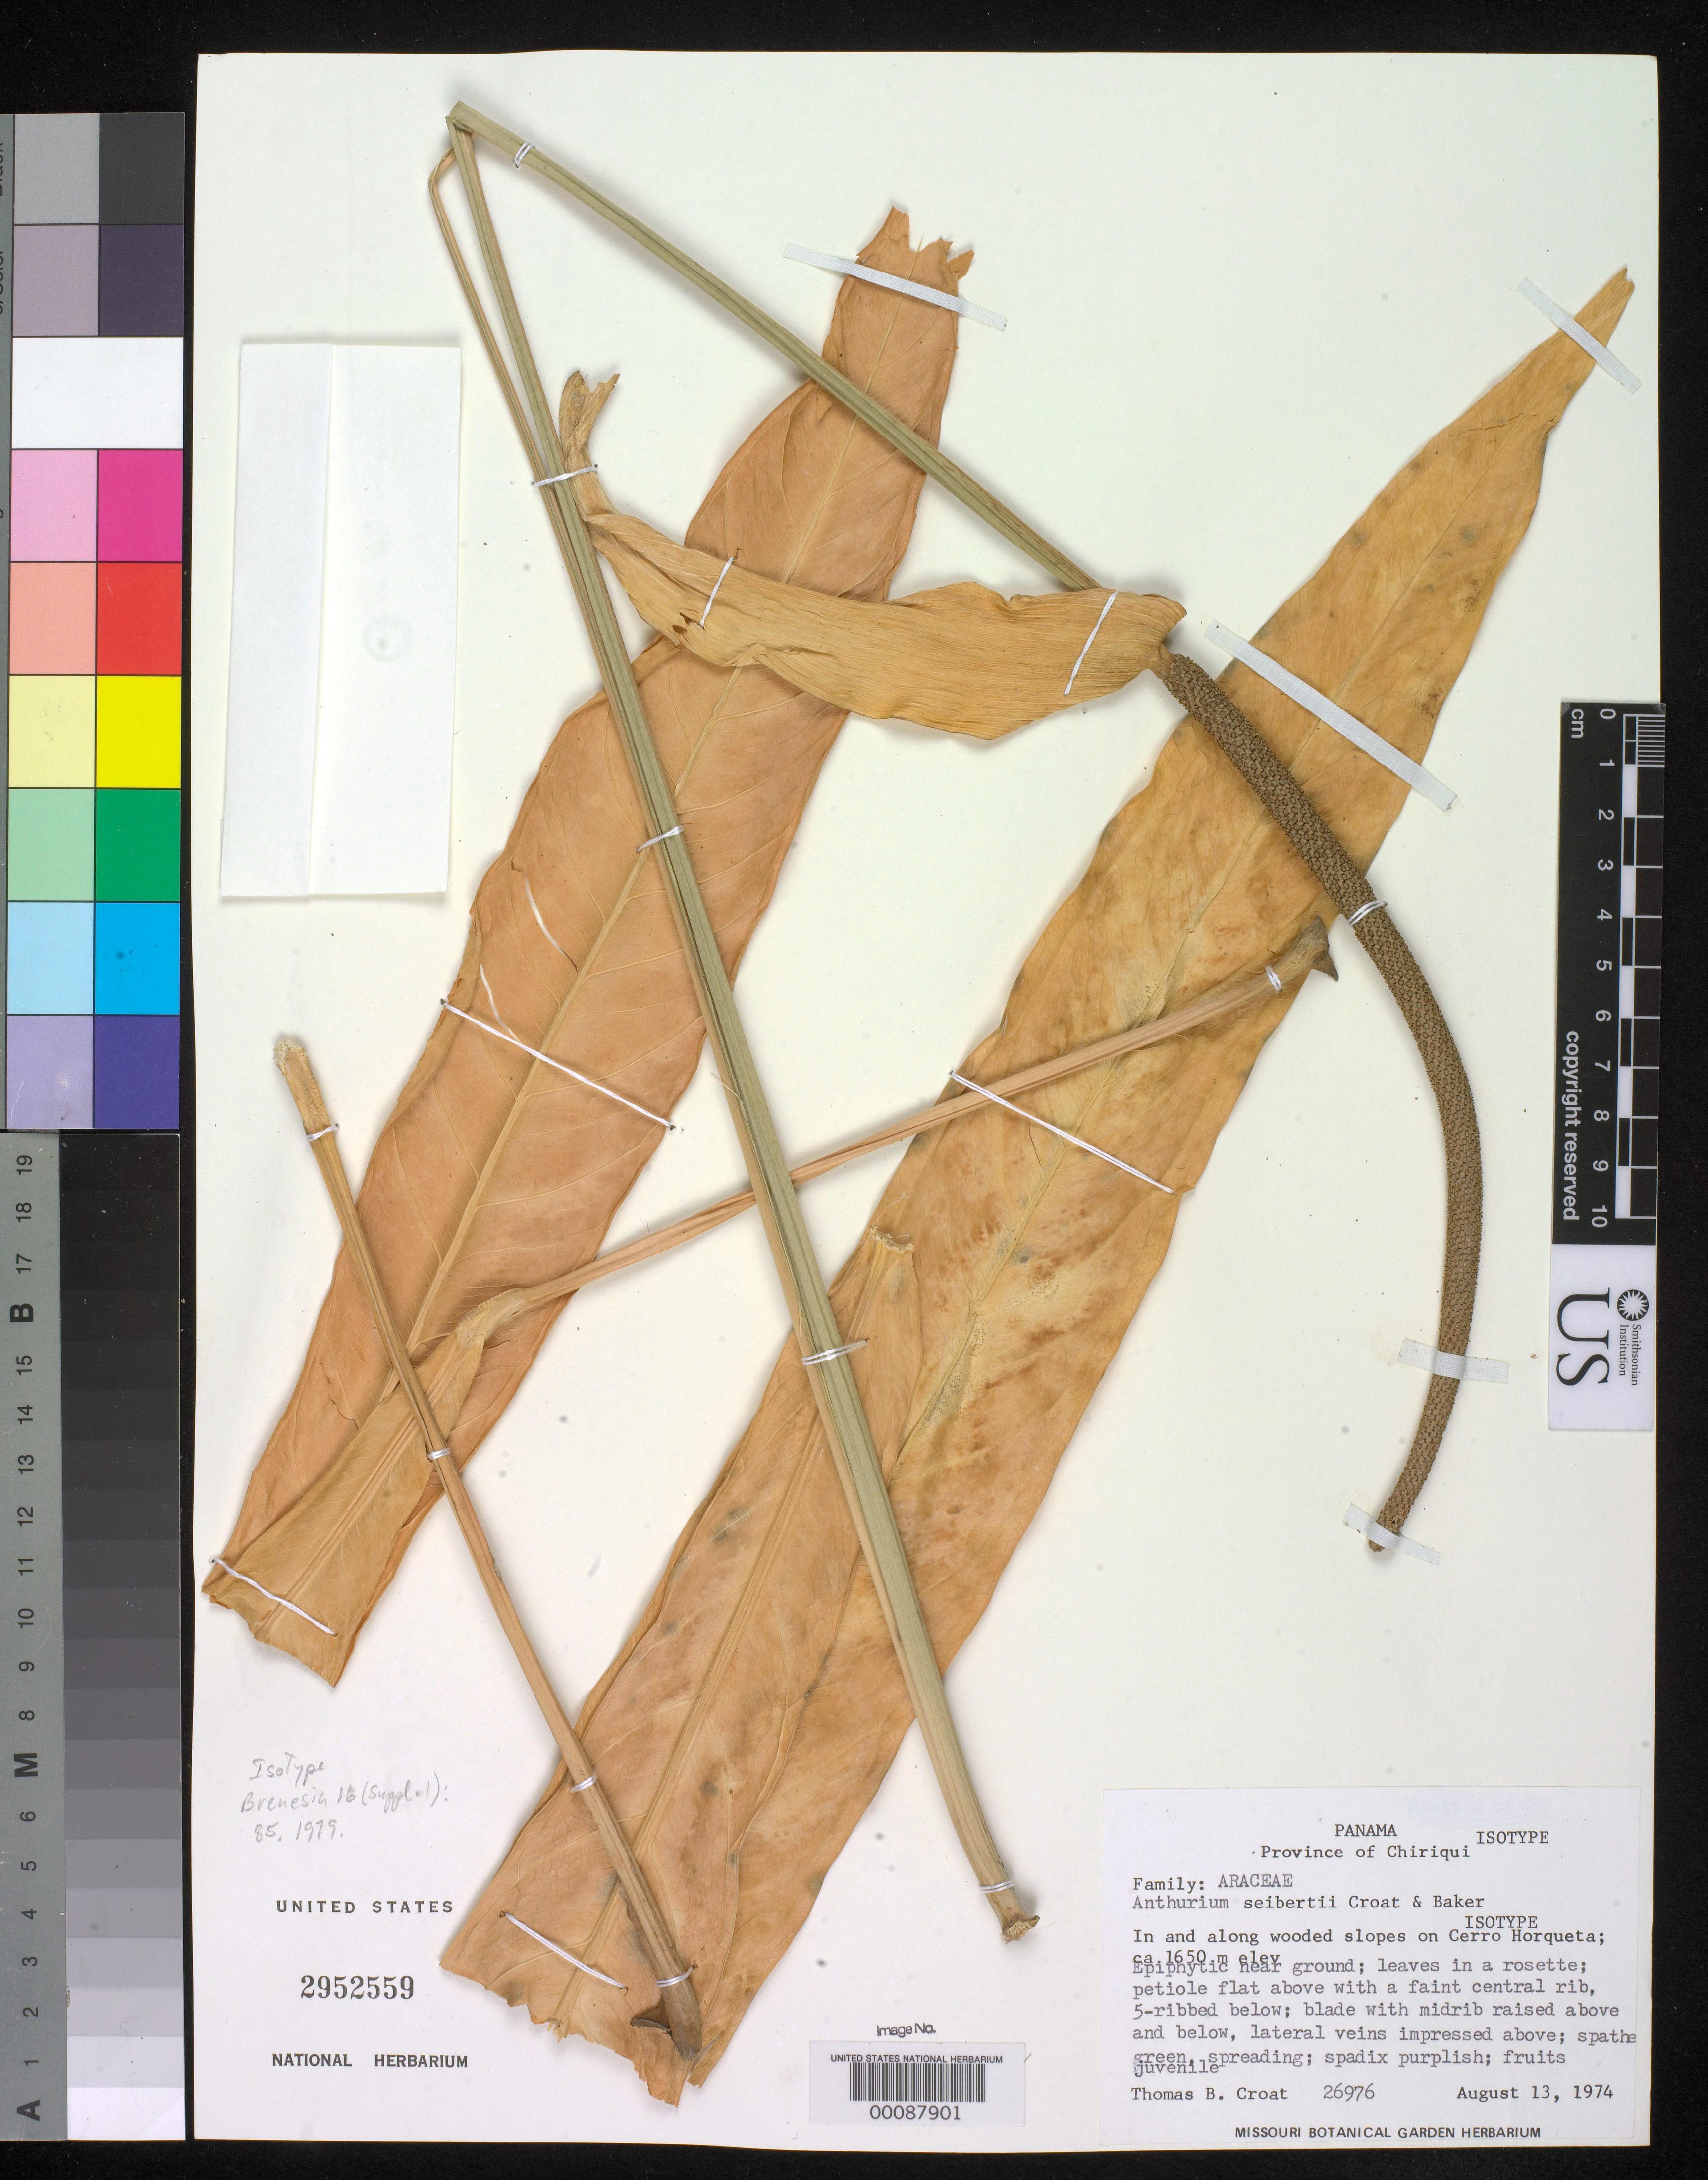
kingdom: Plantae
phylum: Tracheophyta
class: Liliopsida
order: Alismatales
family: Araceae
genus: Anthurium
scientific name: Anthurium seibertii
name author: Croat & R.A. Baker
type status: Isotype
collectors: T. B. Croat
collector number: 26976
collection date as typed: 13 Aug 1974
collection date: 1974-08-13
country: Panama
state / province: Chiriquí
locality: Slopes on Cerro Horqueta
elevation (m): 1650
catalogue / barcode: US 2952559